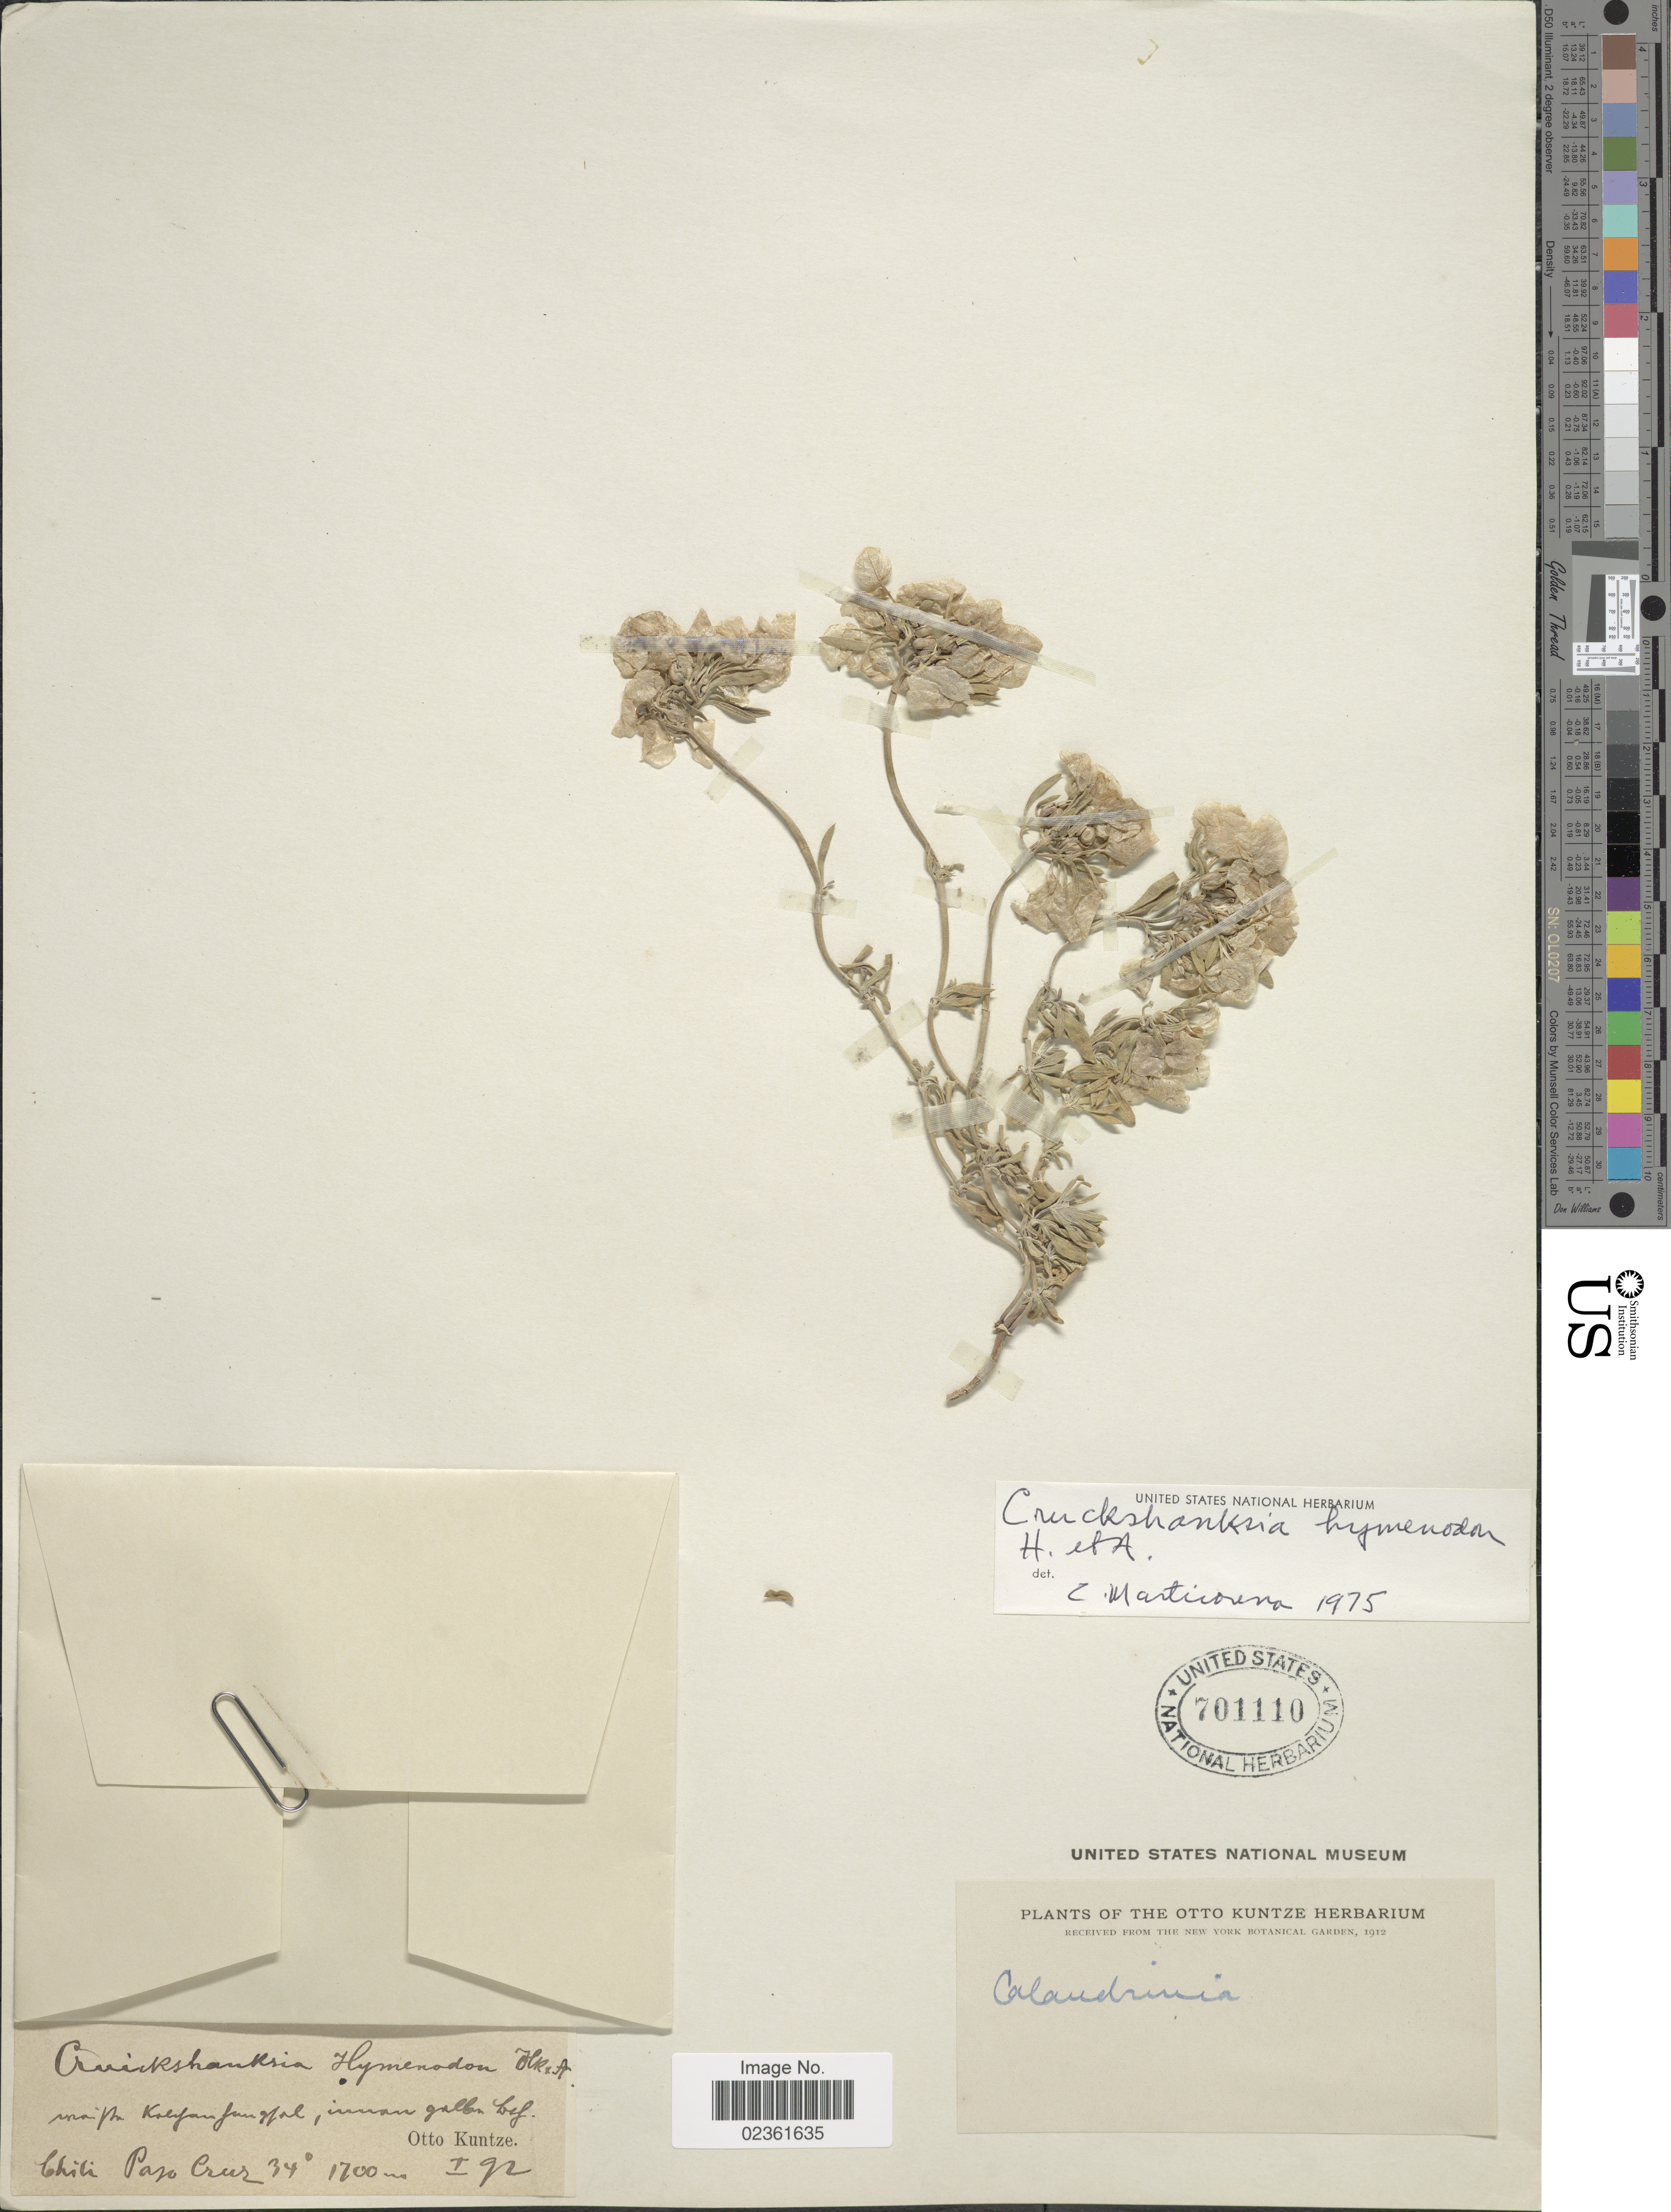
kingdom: Plantae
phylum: Tracheophyta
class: Magnoliopsida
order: Gentianales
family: Rubiaceae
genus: Cruckshanksia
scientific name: Cruckshanksia hymenodon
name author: Hook. & Arn.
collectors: C.E.O. Kuntze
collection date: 1892-01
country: Chile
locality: Paso Cruz.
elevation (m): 1700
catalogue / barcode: US 701110